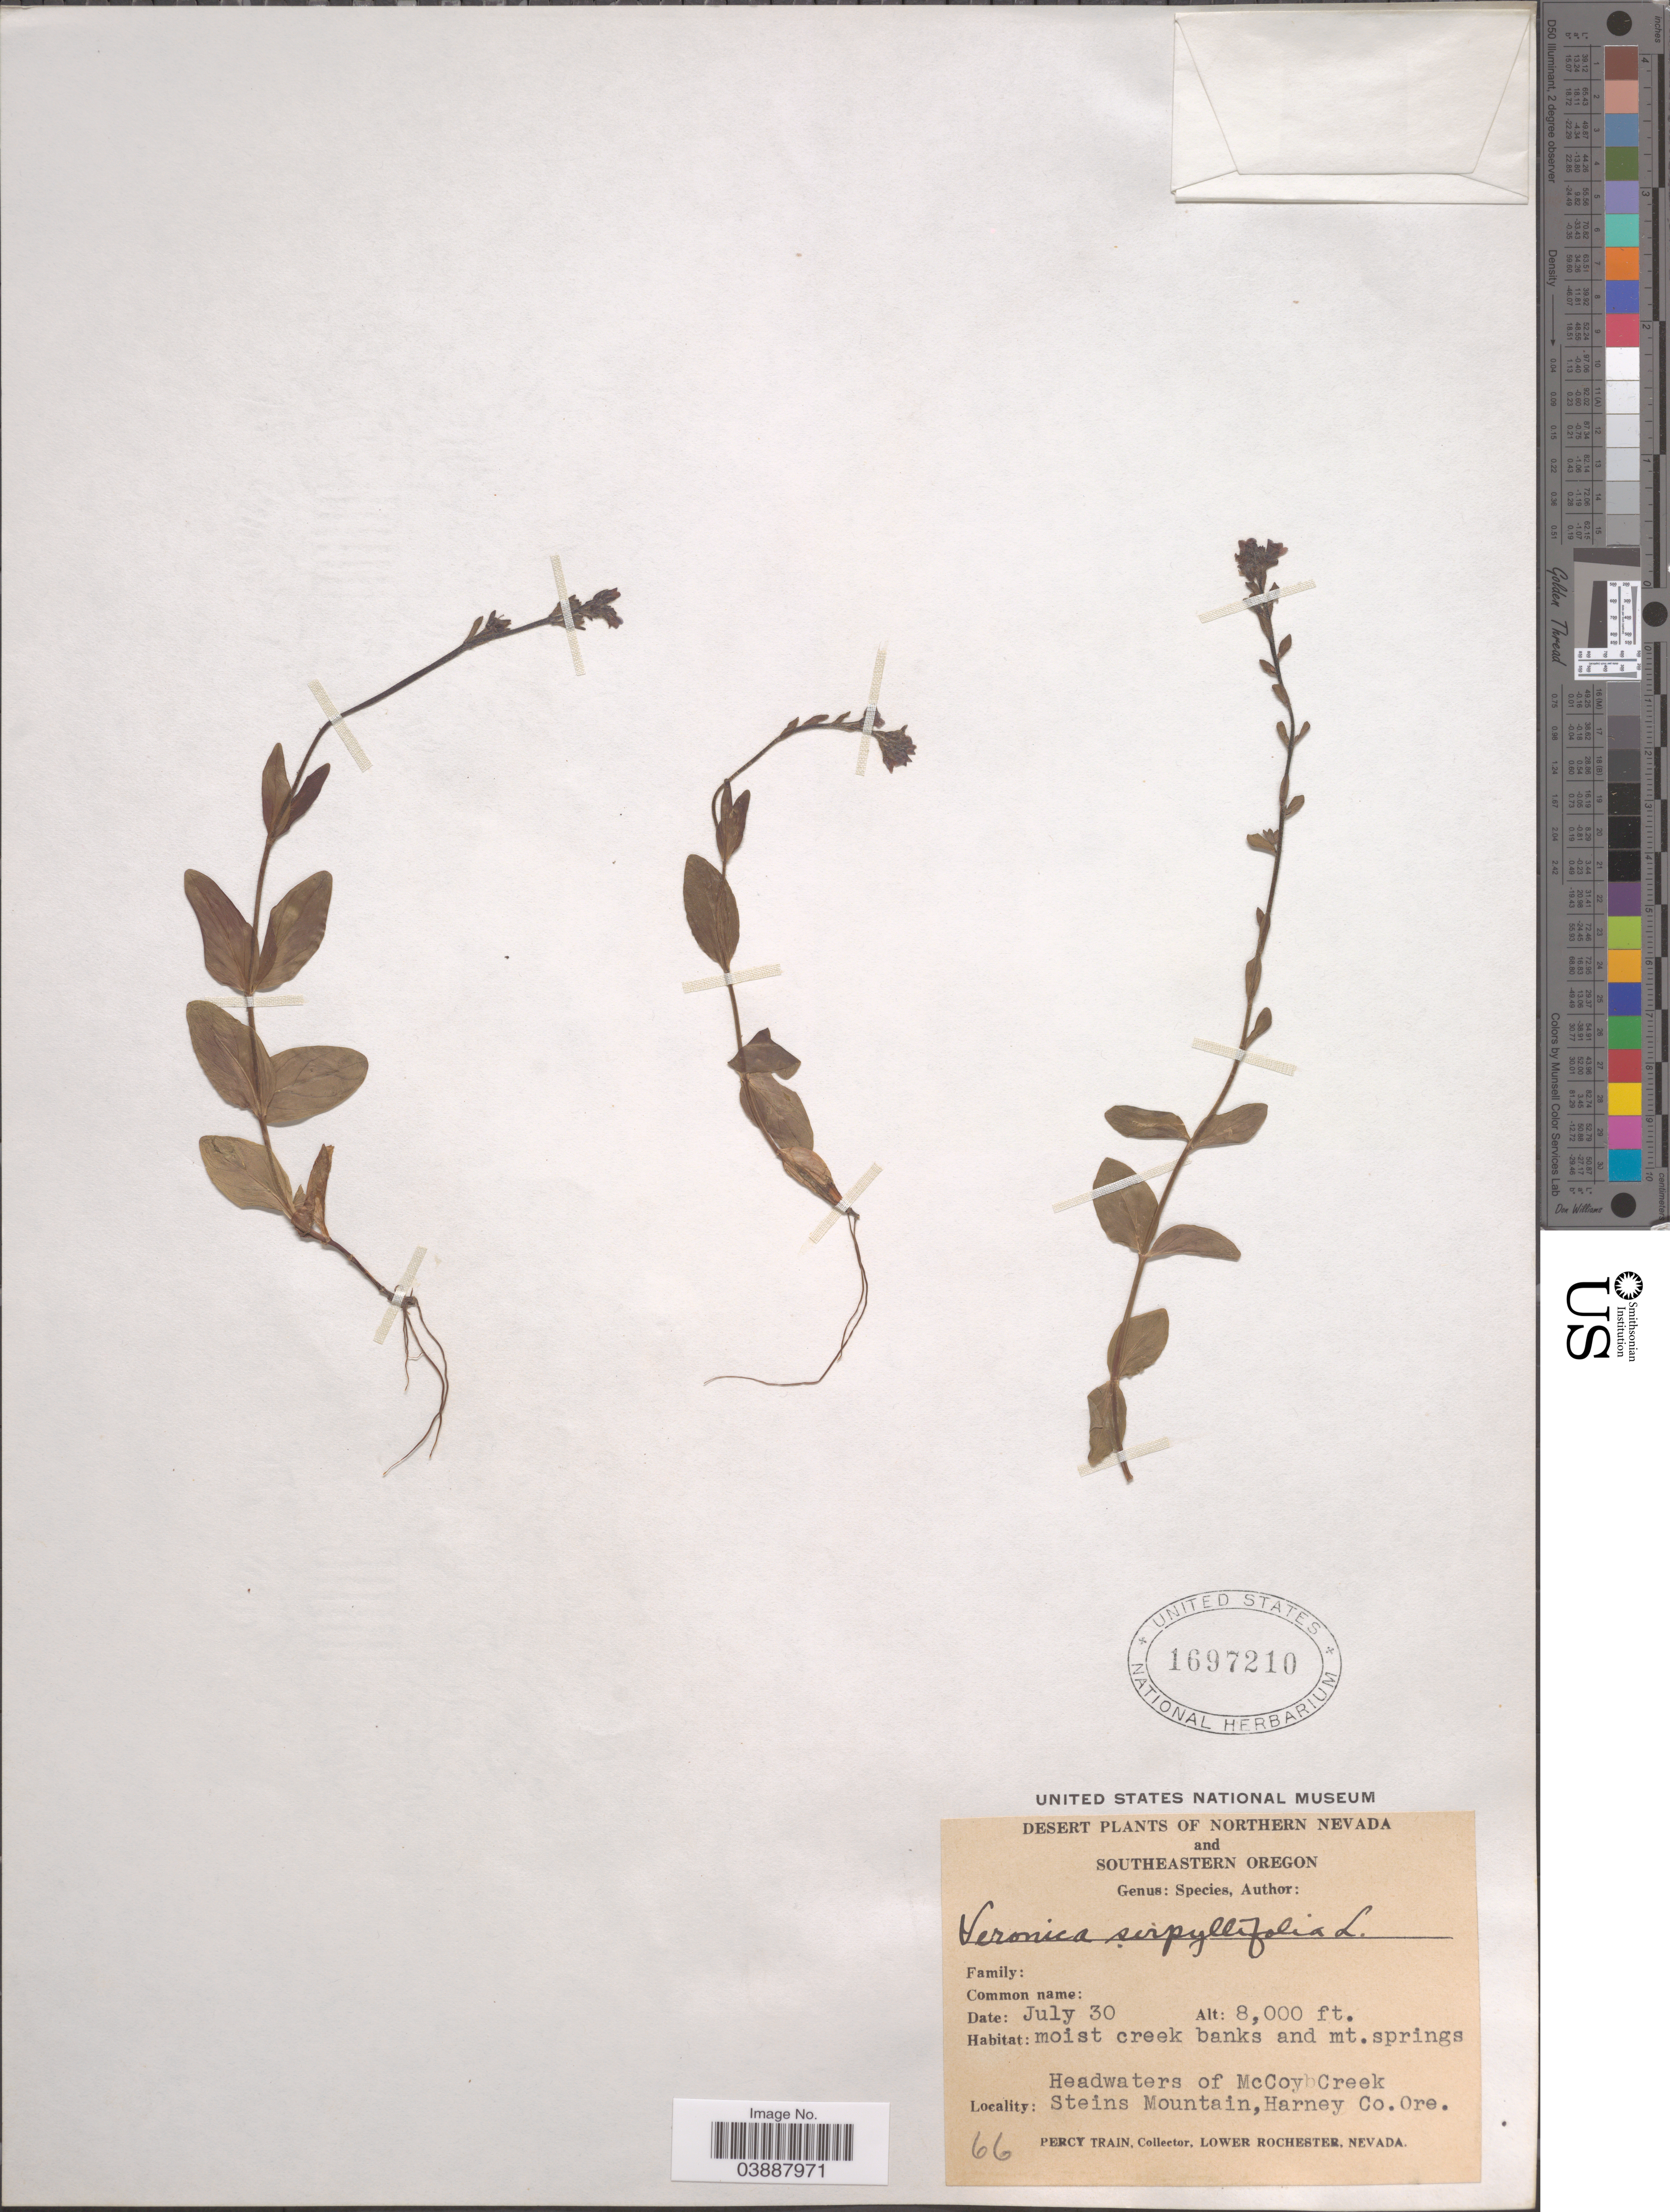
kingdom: Plantae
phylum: Tracheophyta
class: Magnoliopsida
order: Lamiales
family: Plantaginaceae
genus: Veronica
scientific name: Veronica serpyllifolia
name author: L.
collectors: P. Train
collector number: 66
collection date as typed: Transcribed d/m/y: /7/30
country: United States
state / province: Oregon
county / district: Harney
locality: Southeastern Oregon. Moist creek banks and mt. springs. Headwaters of McCoy Creek. Steins Mountain, Harney Co.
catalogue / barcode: US 1697210